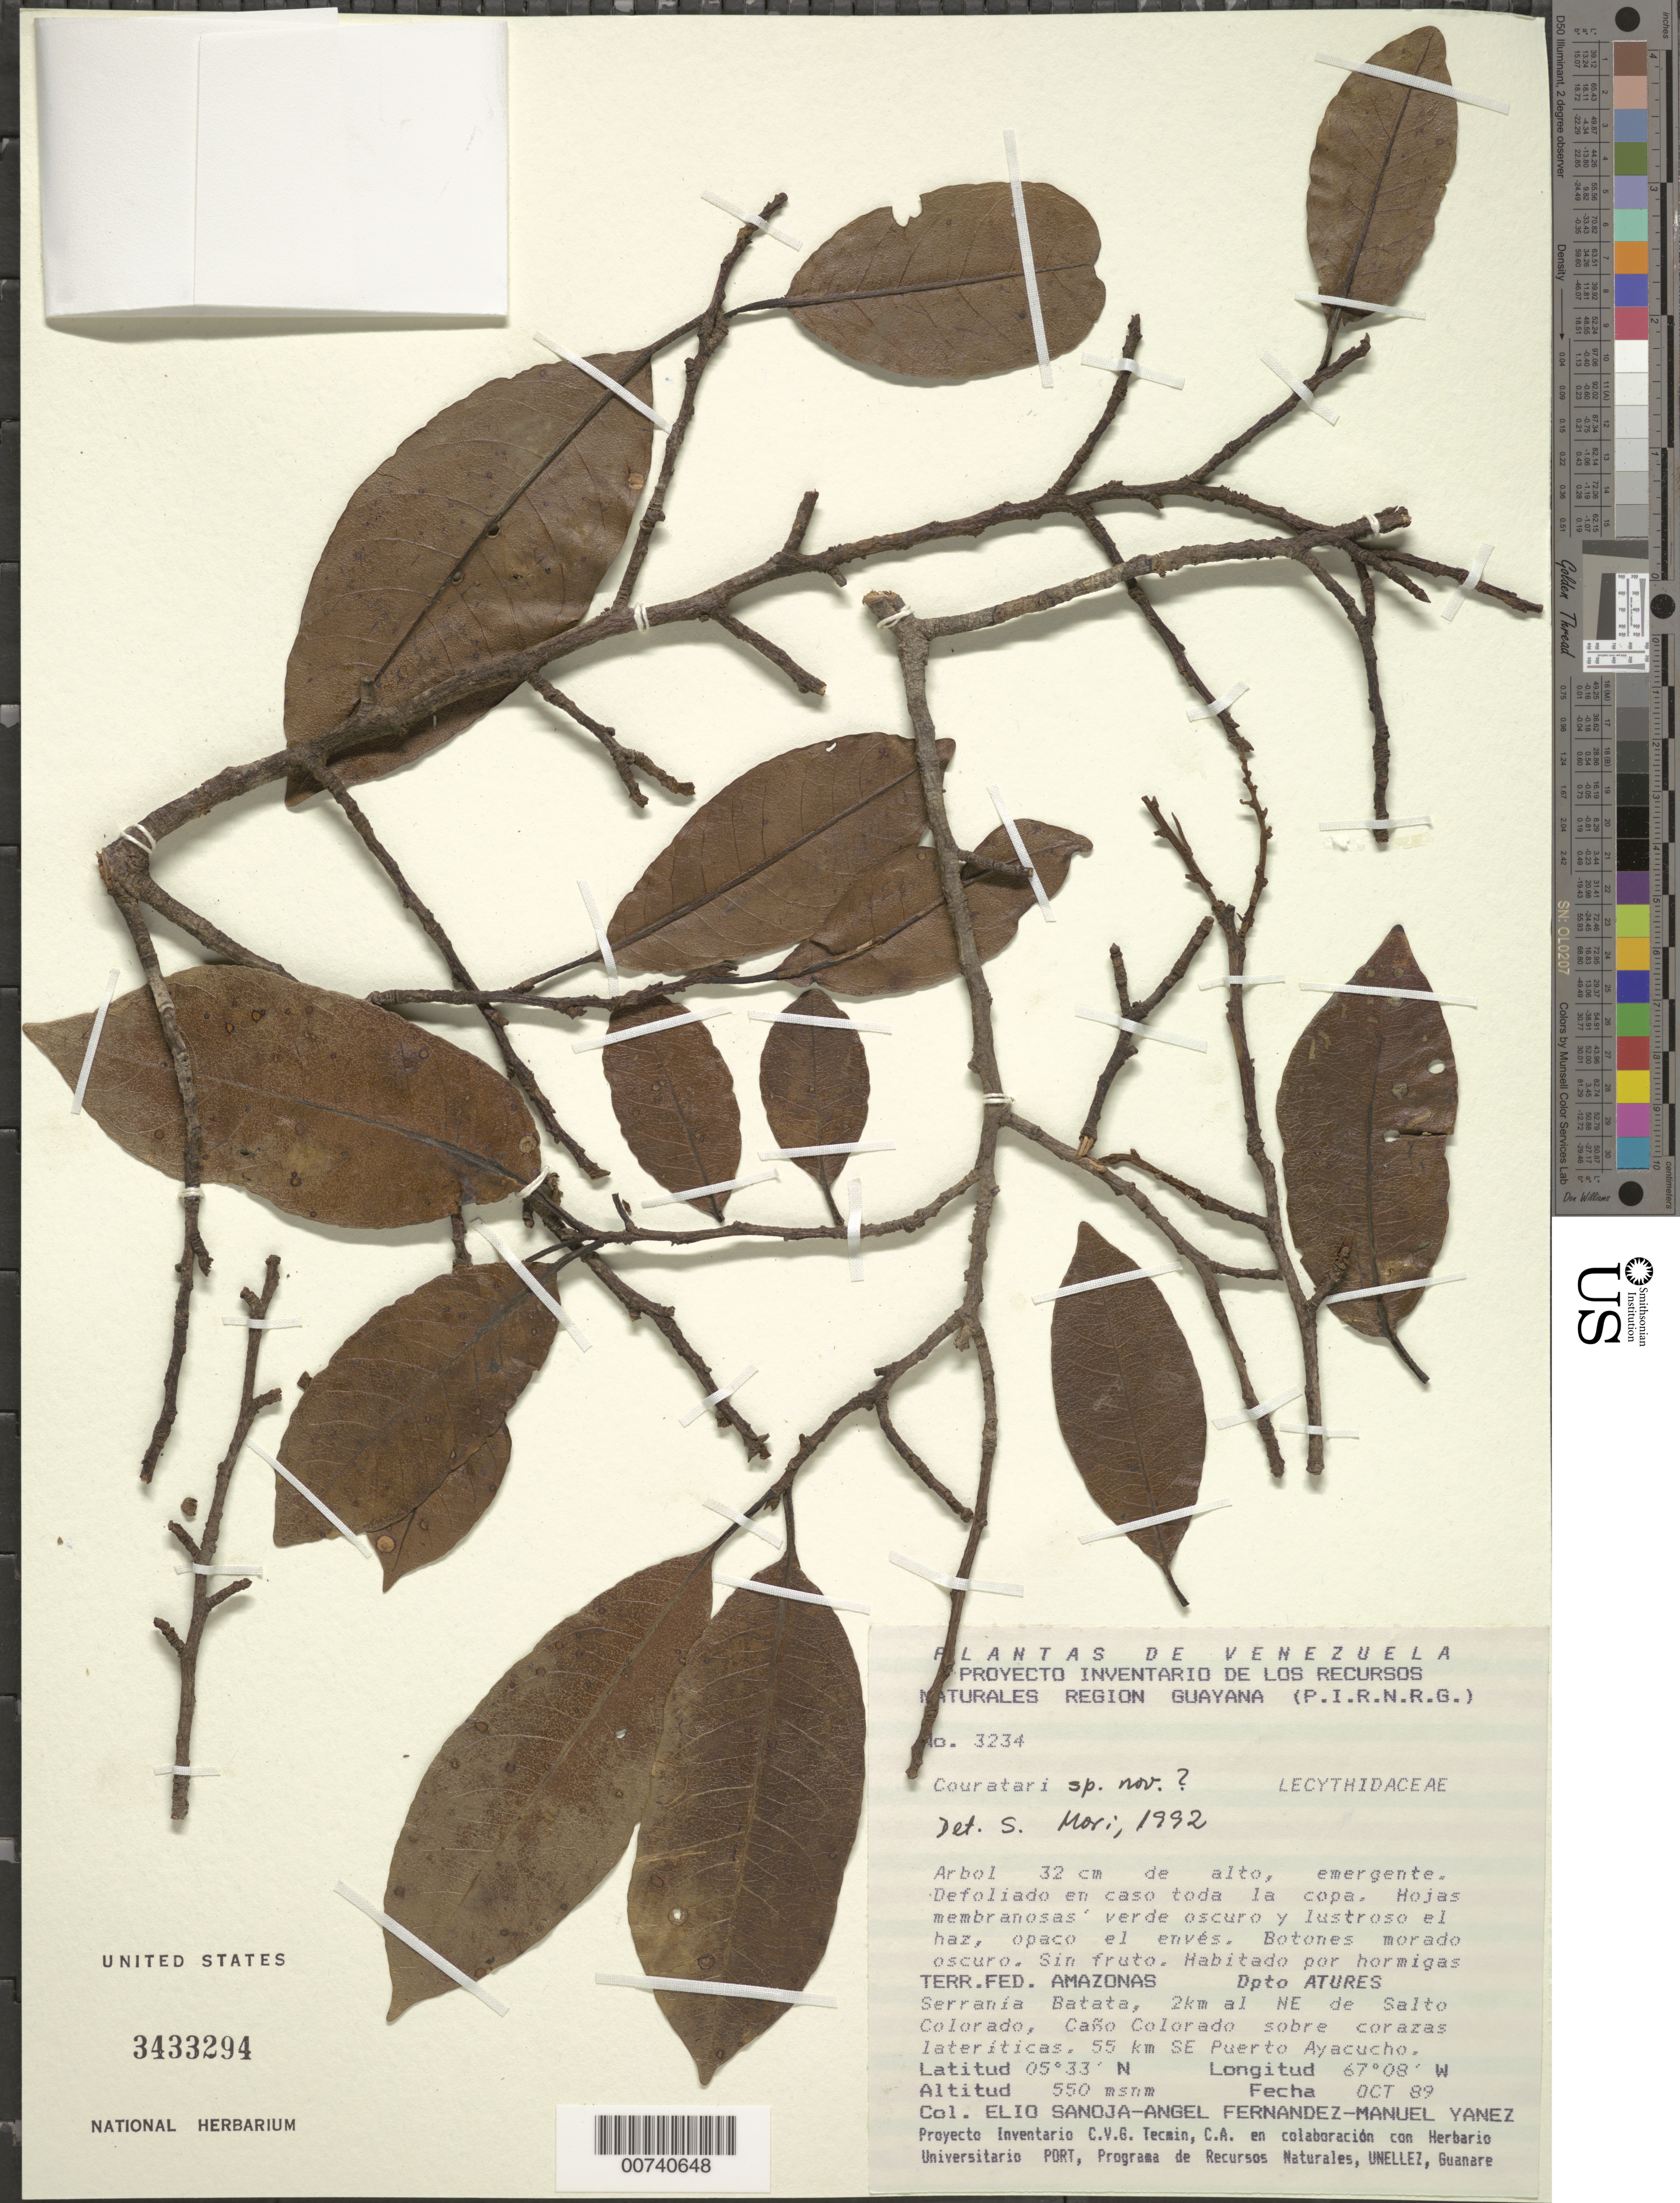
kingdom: Plantae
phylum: Tracheophyta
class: Magnoliopsida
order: Ericales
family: Lecythidaceae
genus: Couratari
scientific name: Couratari sp. nov.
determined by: Mori, Scott A.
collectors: E. Sanoja, A. Fernandez & M. Yanez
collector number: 3234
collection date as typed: Oct-89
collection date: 1989-10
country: Venezuela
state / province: Amazonas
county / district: Atures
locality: Serrania Batata, 2 km NE de Salto Colorado, Caño Colorado, 55 km SE Puerto Ayacucho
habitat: Sobre corazas lateríticas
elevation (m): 550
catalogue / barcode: US 3233294